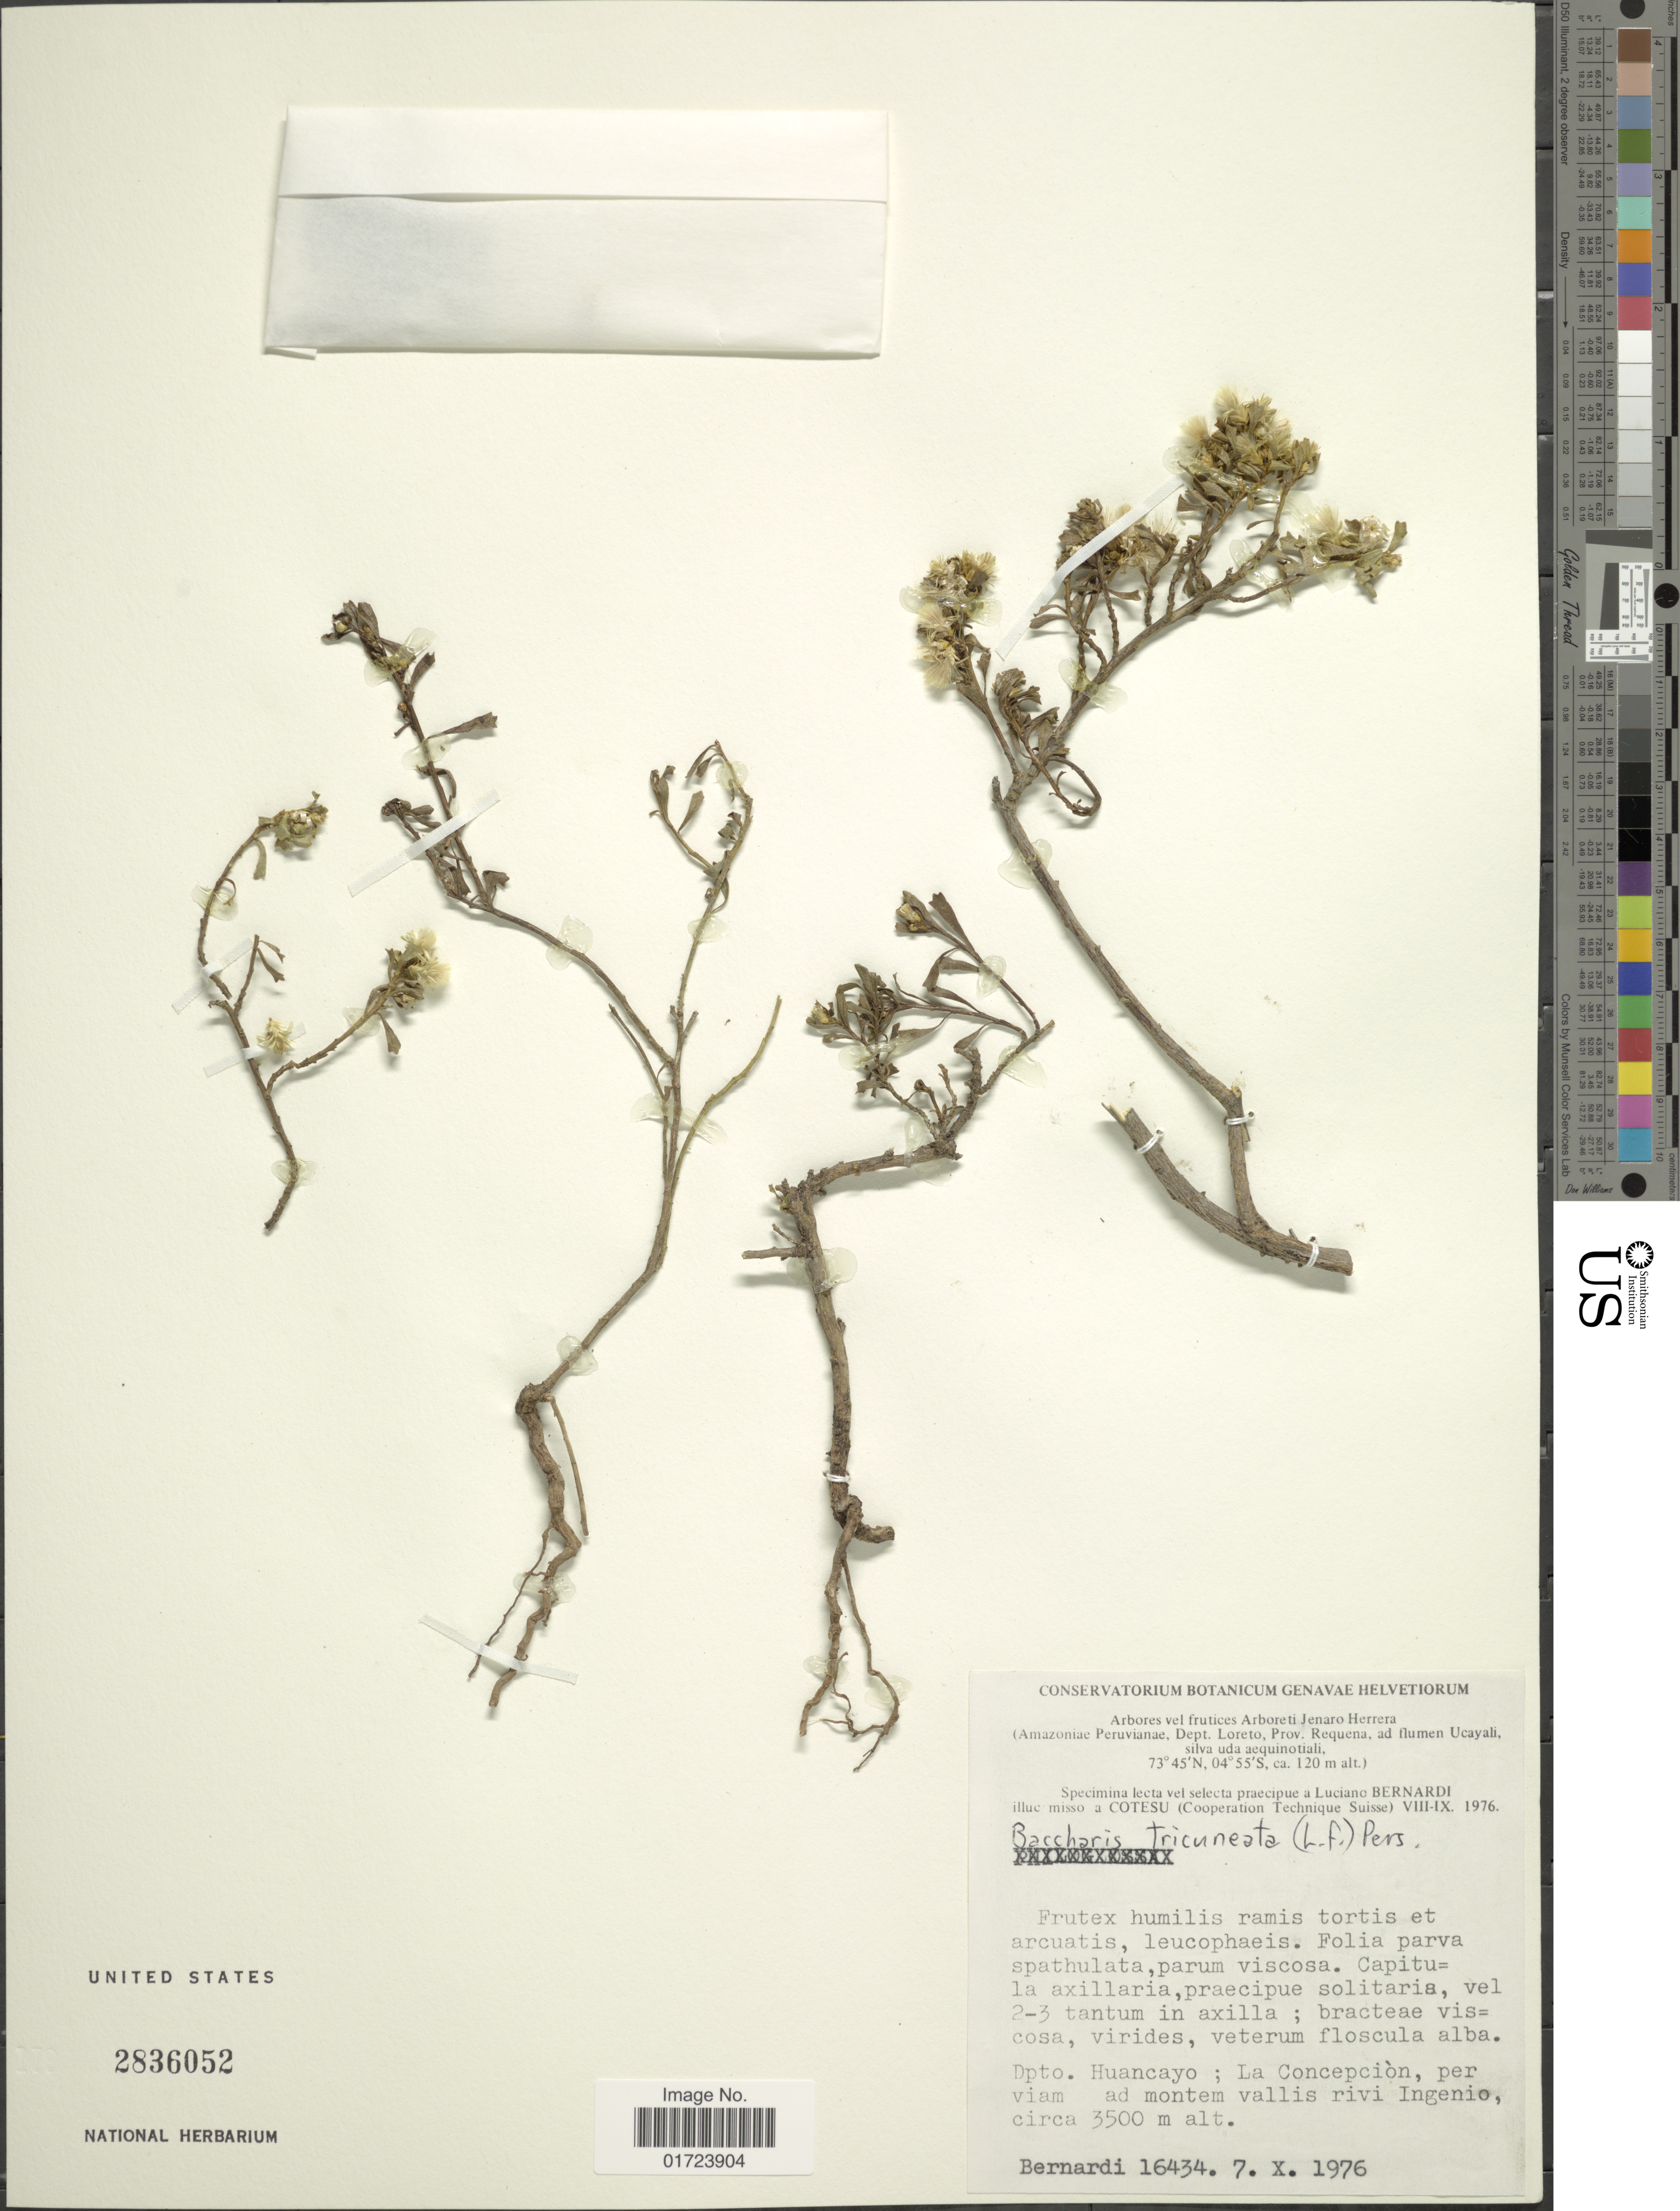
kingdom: Plantae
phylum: Tracheophyta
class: Magnoliopsida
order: Asterales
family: Asteraceae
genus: Baccharis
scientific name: Baccharis tricuneata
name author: (L. f.) Pers.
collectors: L. Bernardi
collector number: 16434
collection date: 1976-10-07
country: Peru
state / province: Loreto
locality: Dpto. Huancayo; La Concepcion , per viam ad montem vallis rivi Ingenio. Amazoniae Peruvianae, Dept. Loreto, Prov. Requena, ad flumen Ucayali silva uda aequinotiali.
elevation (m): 120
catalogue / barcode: US 2836052